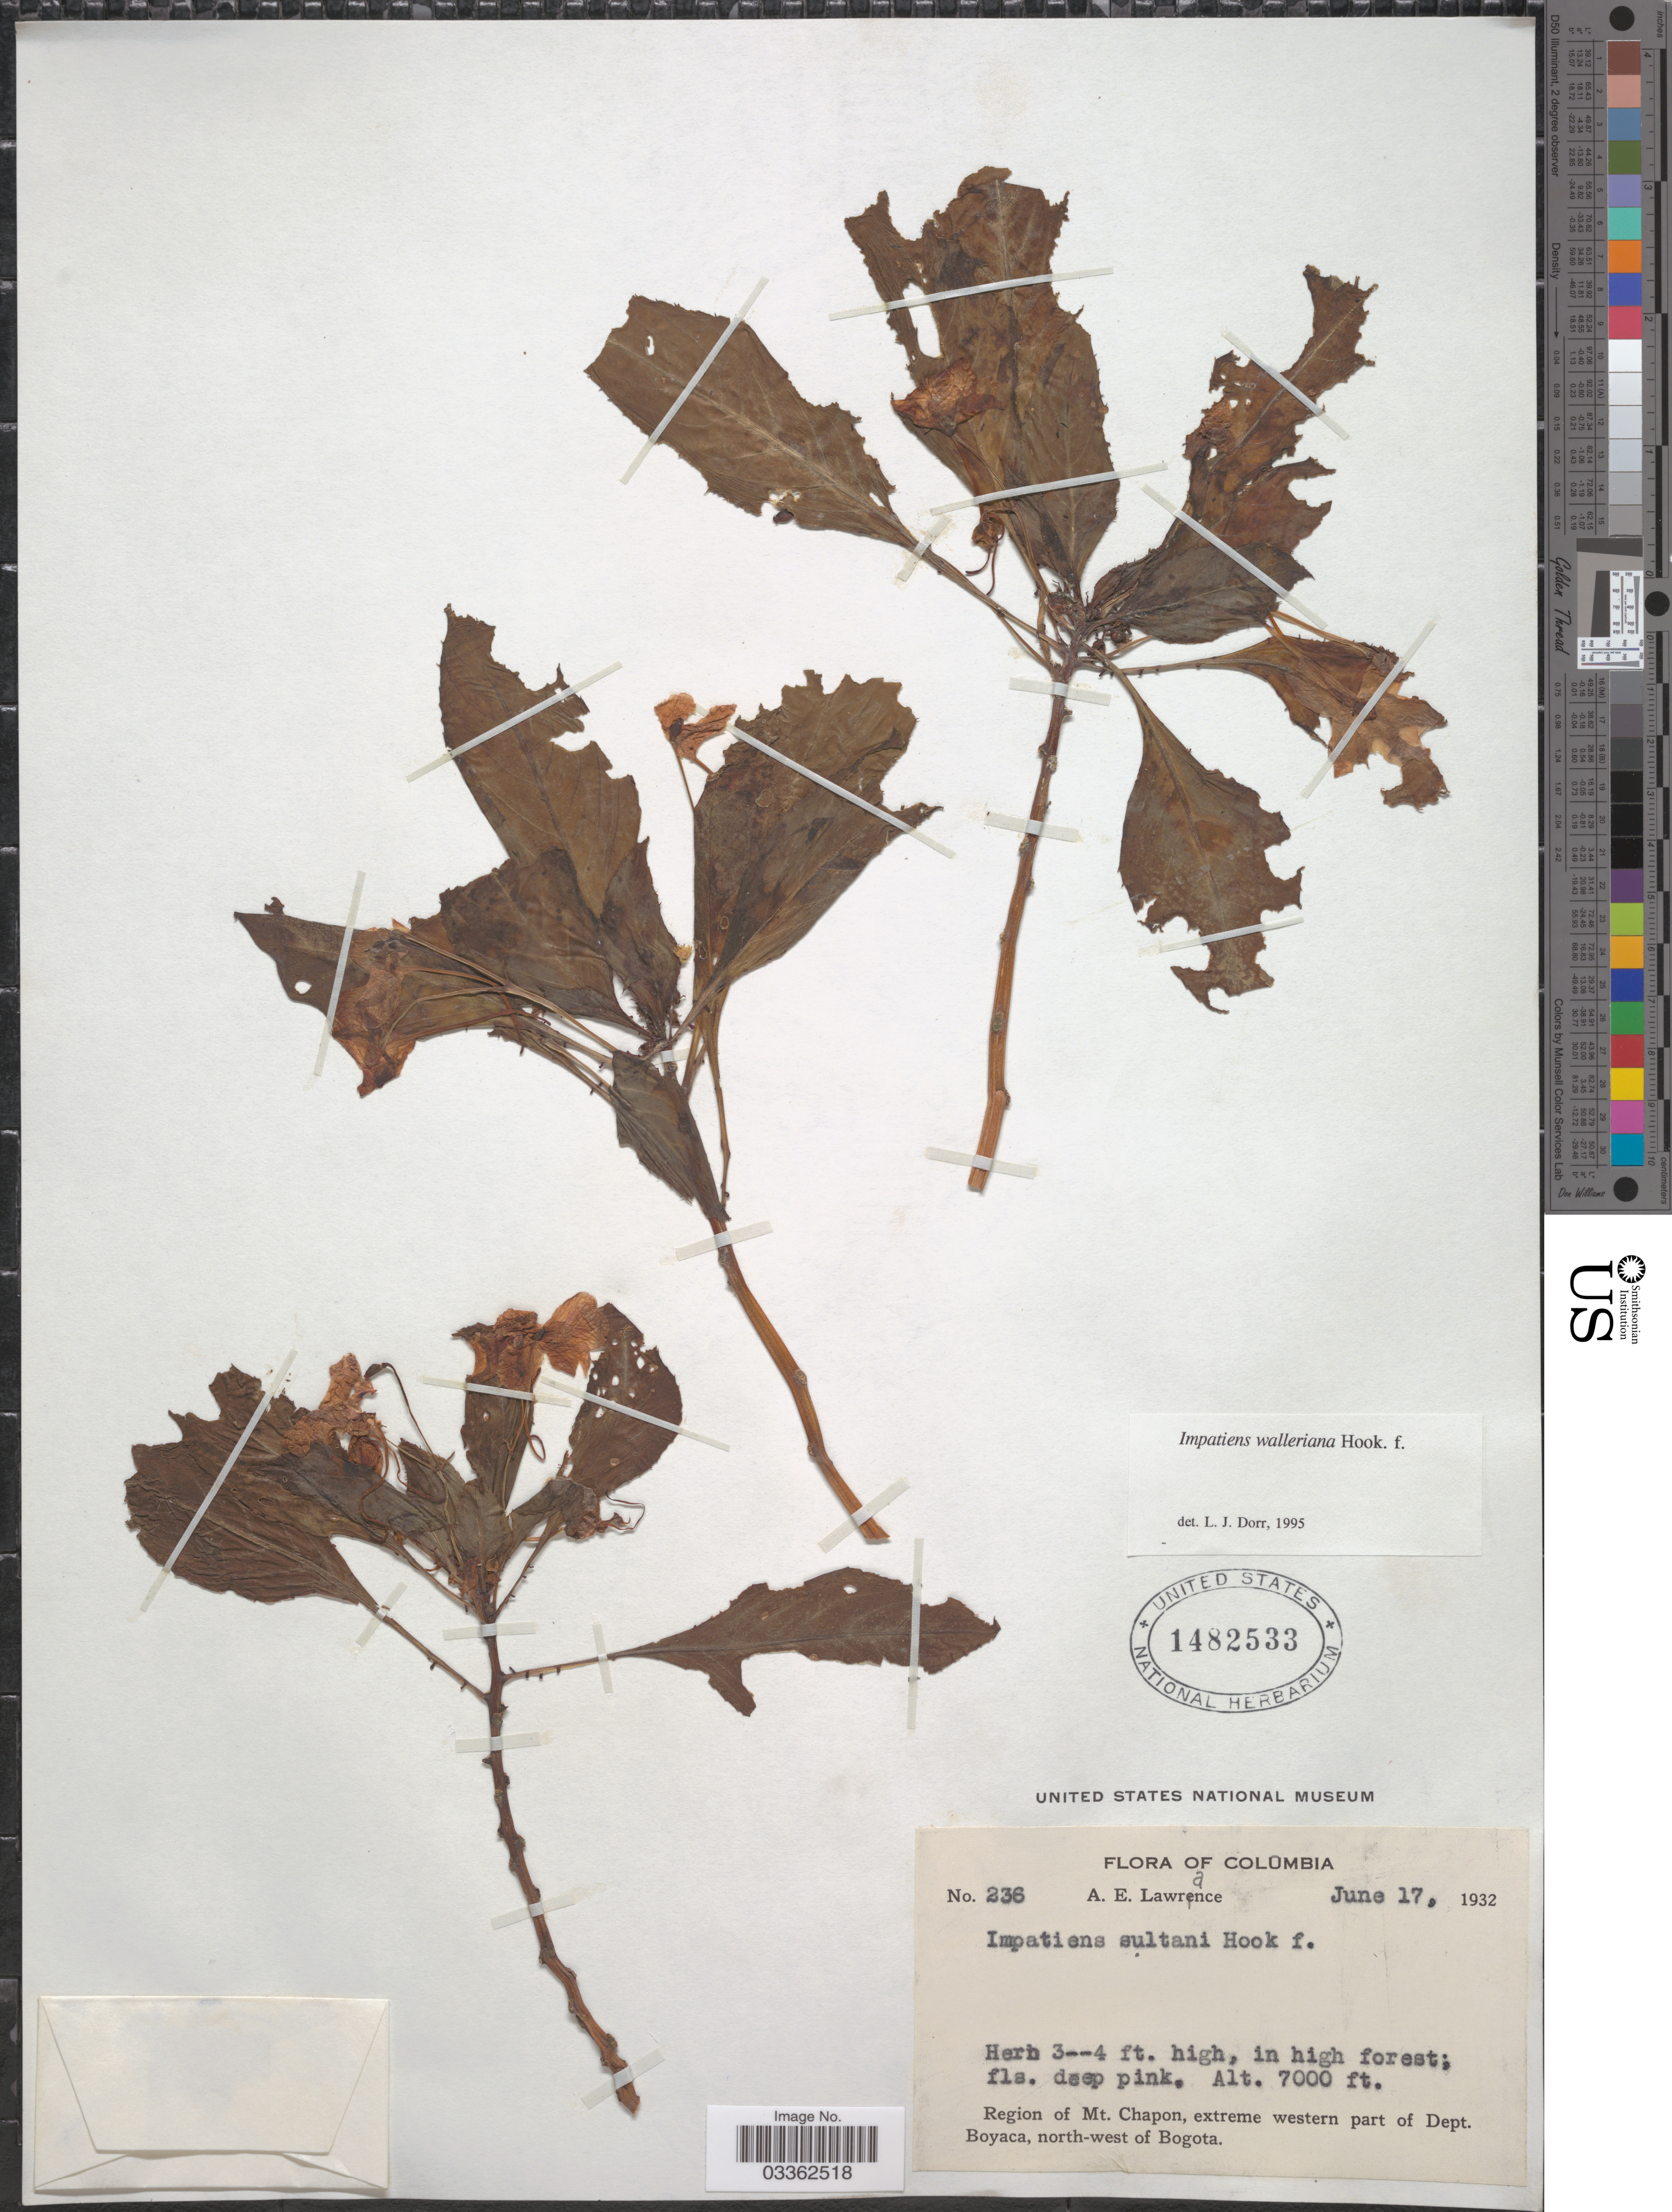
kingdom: Plantae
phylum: Tracheophyta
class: Magnoliopsida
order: Ericales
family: Balsaminaceae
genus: Impatiens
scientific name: Impatiens walleriana 'Super Elfin Red'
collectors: A. Lawrance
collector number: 236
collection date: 1932-06-17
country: Colombia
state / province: Boyacá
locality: Region of Mt. Chapon, extreme western part of Dept. Boyaca, north-west of Bogota.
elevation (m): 2134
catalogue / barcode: US 1482533